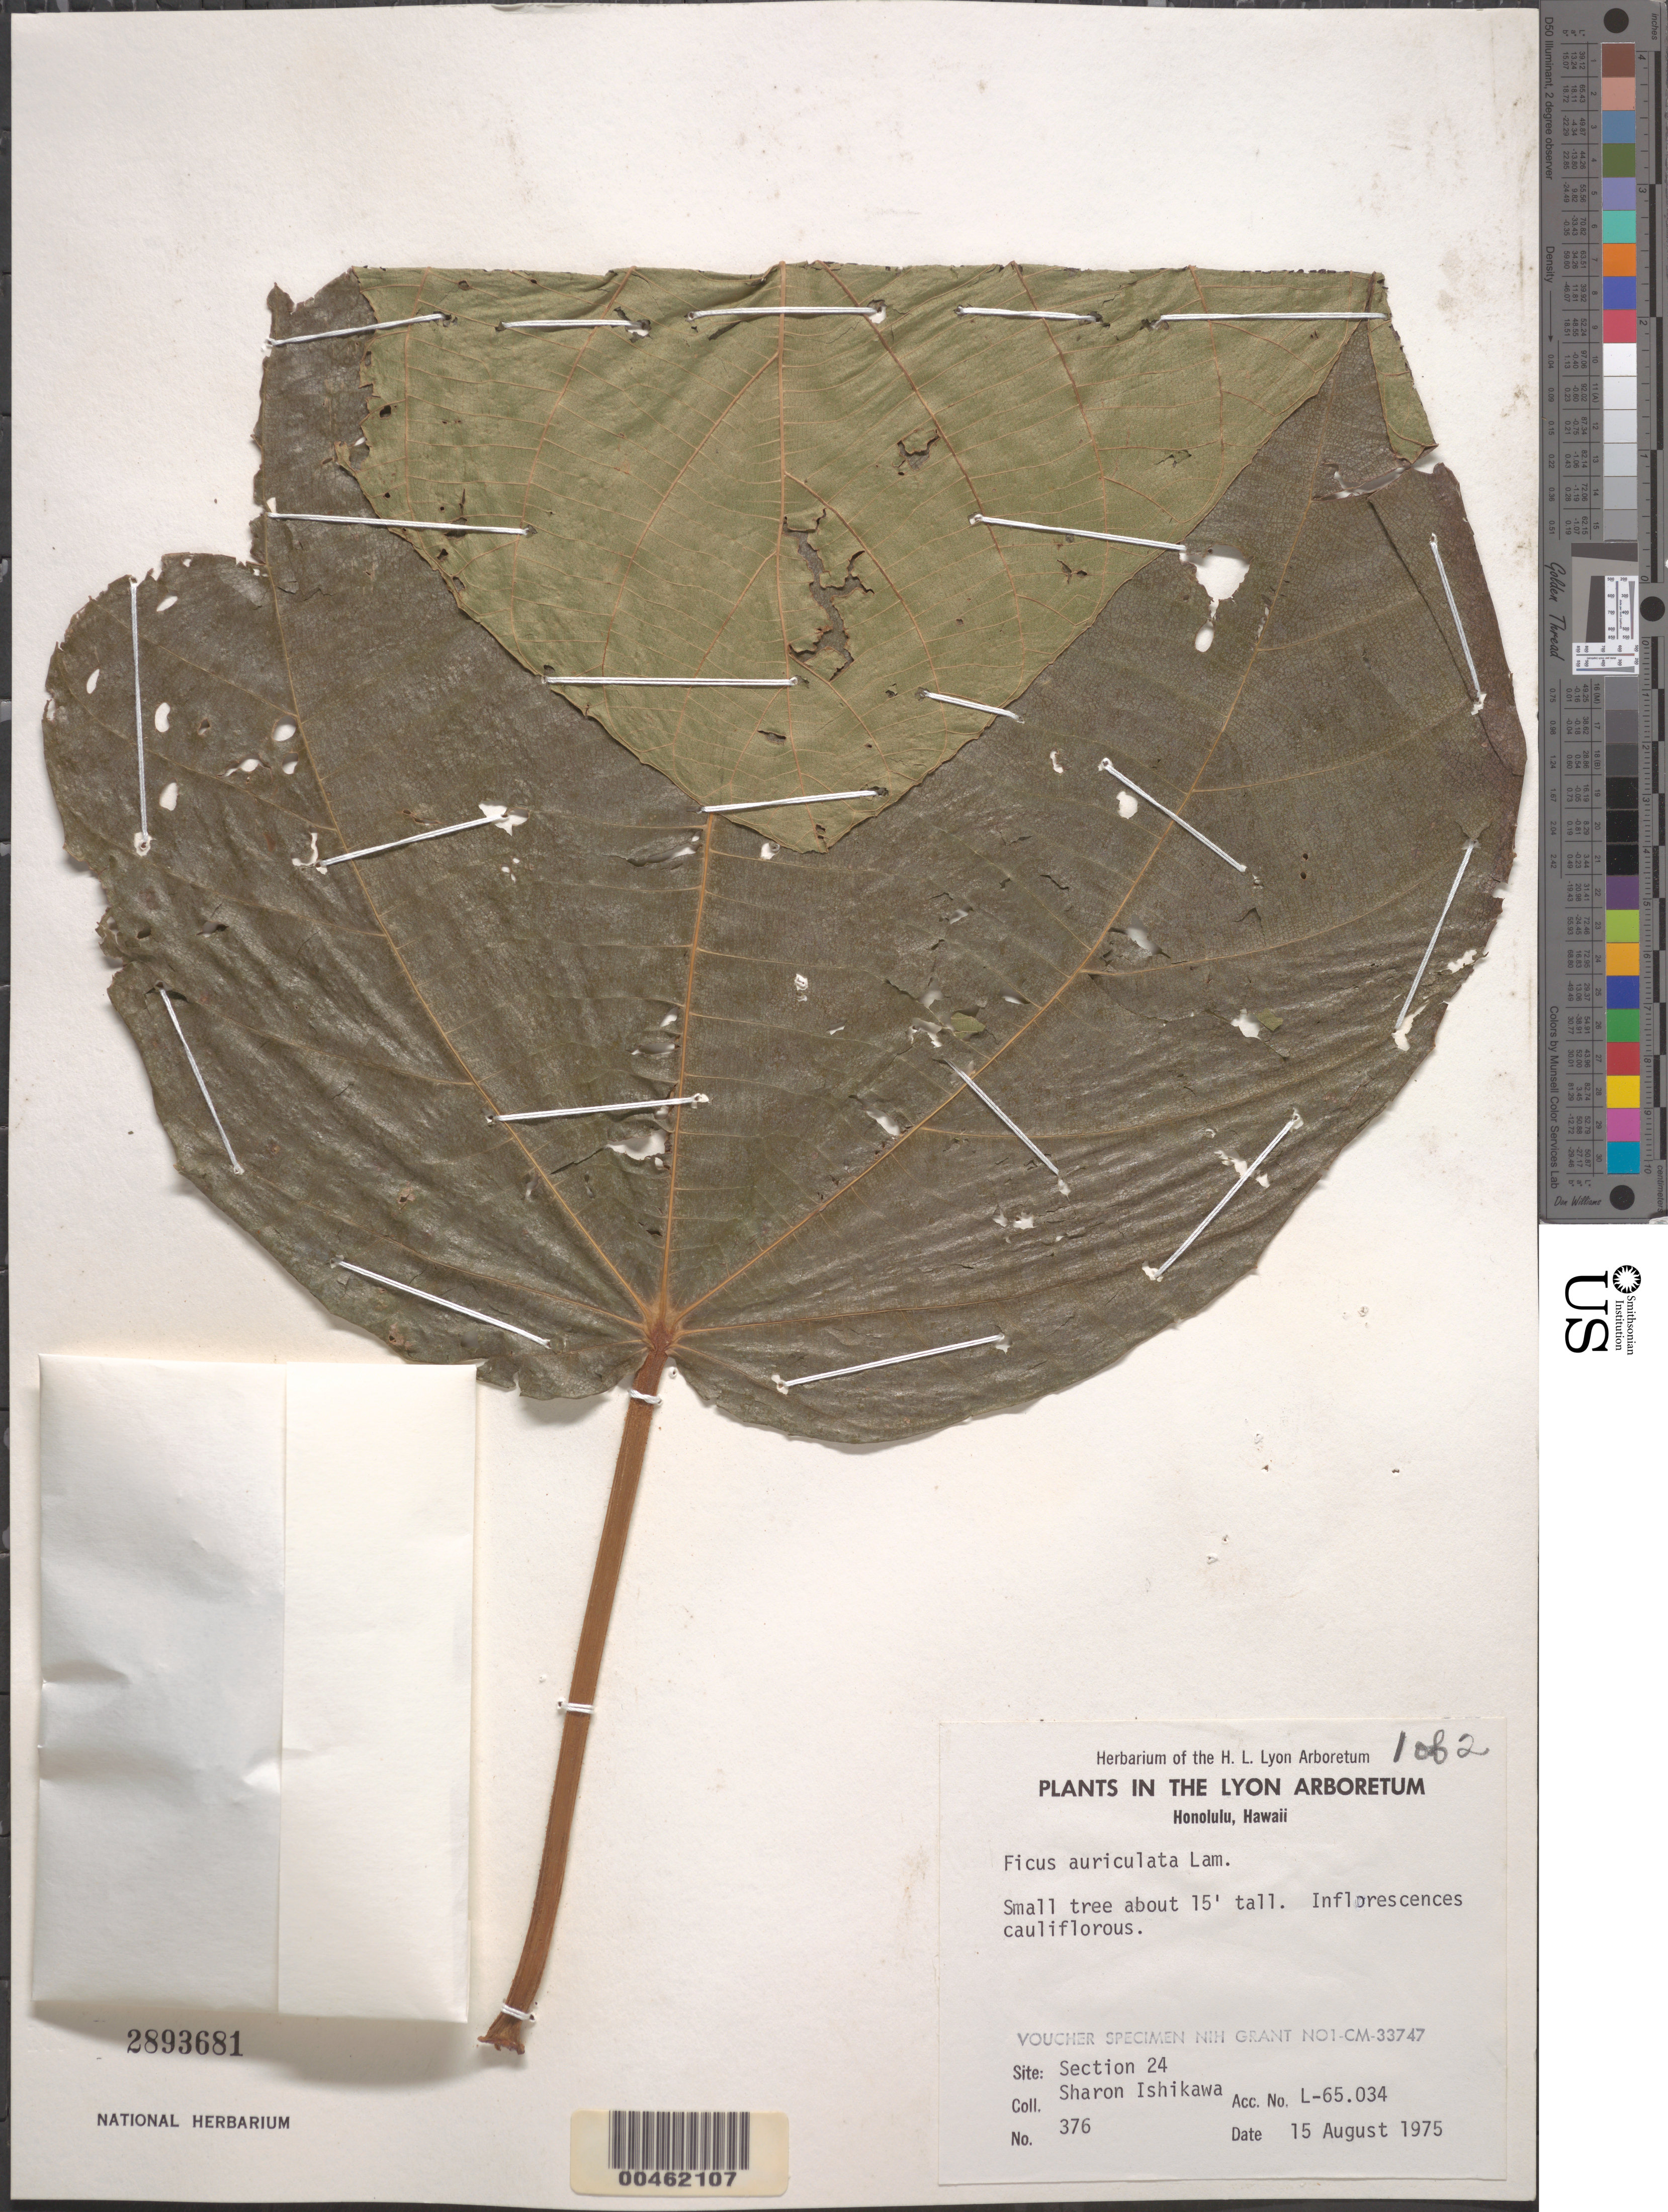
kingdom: Plantae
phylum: Tracheophyta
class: Magnoliopsida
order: Rosales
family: Moraceae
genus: Ficus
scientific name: Ficus auriculata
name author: Lour.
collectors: S. S. Ishikawa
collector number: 376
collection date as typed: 15 Aug 1975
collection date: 1975-08-15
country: United States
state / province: Hawaii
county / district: Hawaii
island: Hawaii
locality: Section 24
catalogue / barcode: US 2893681